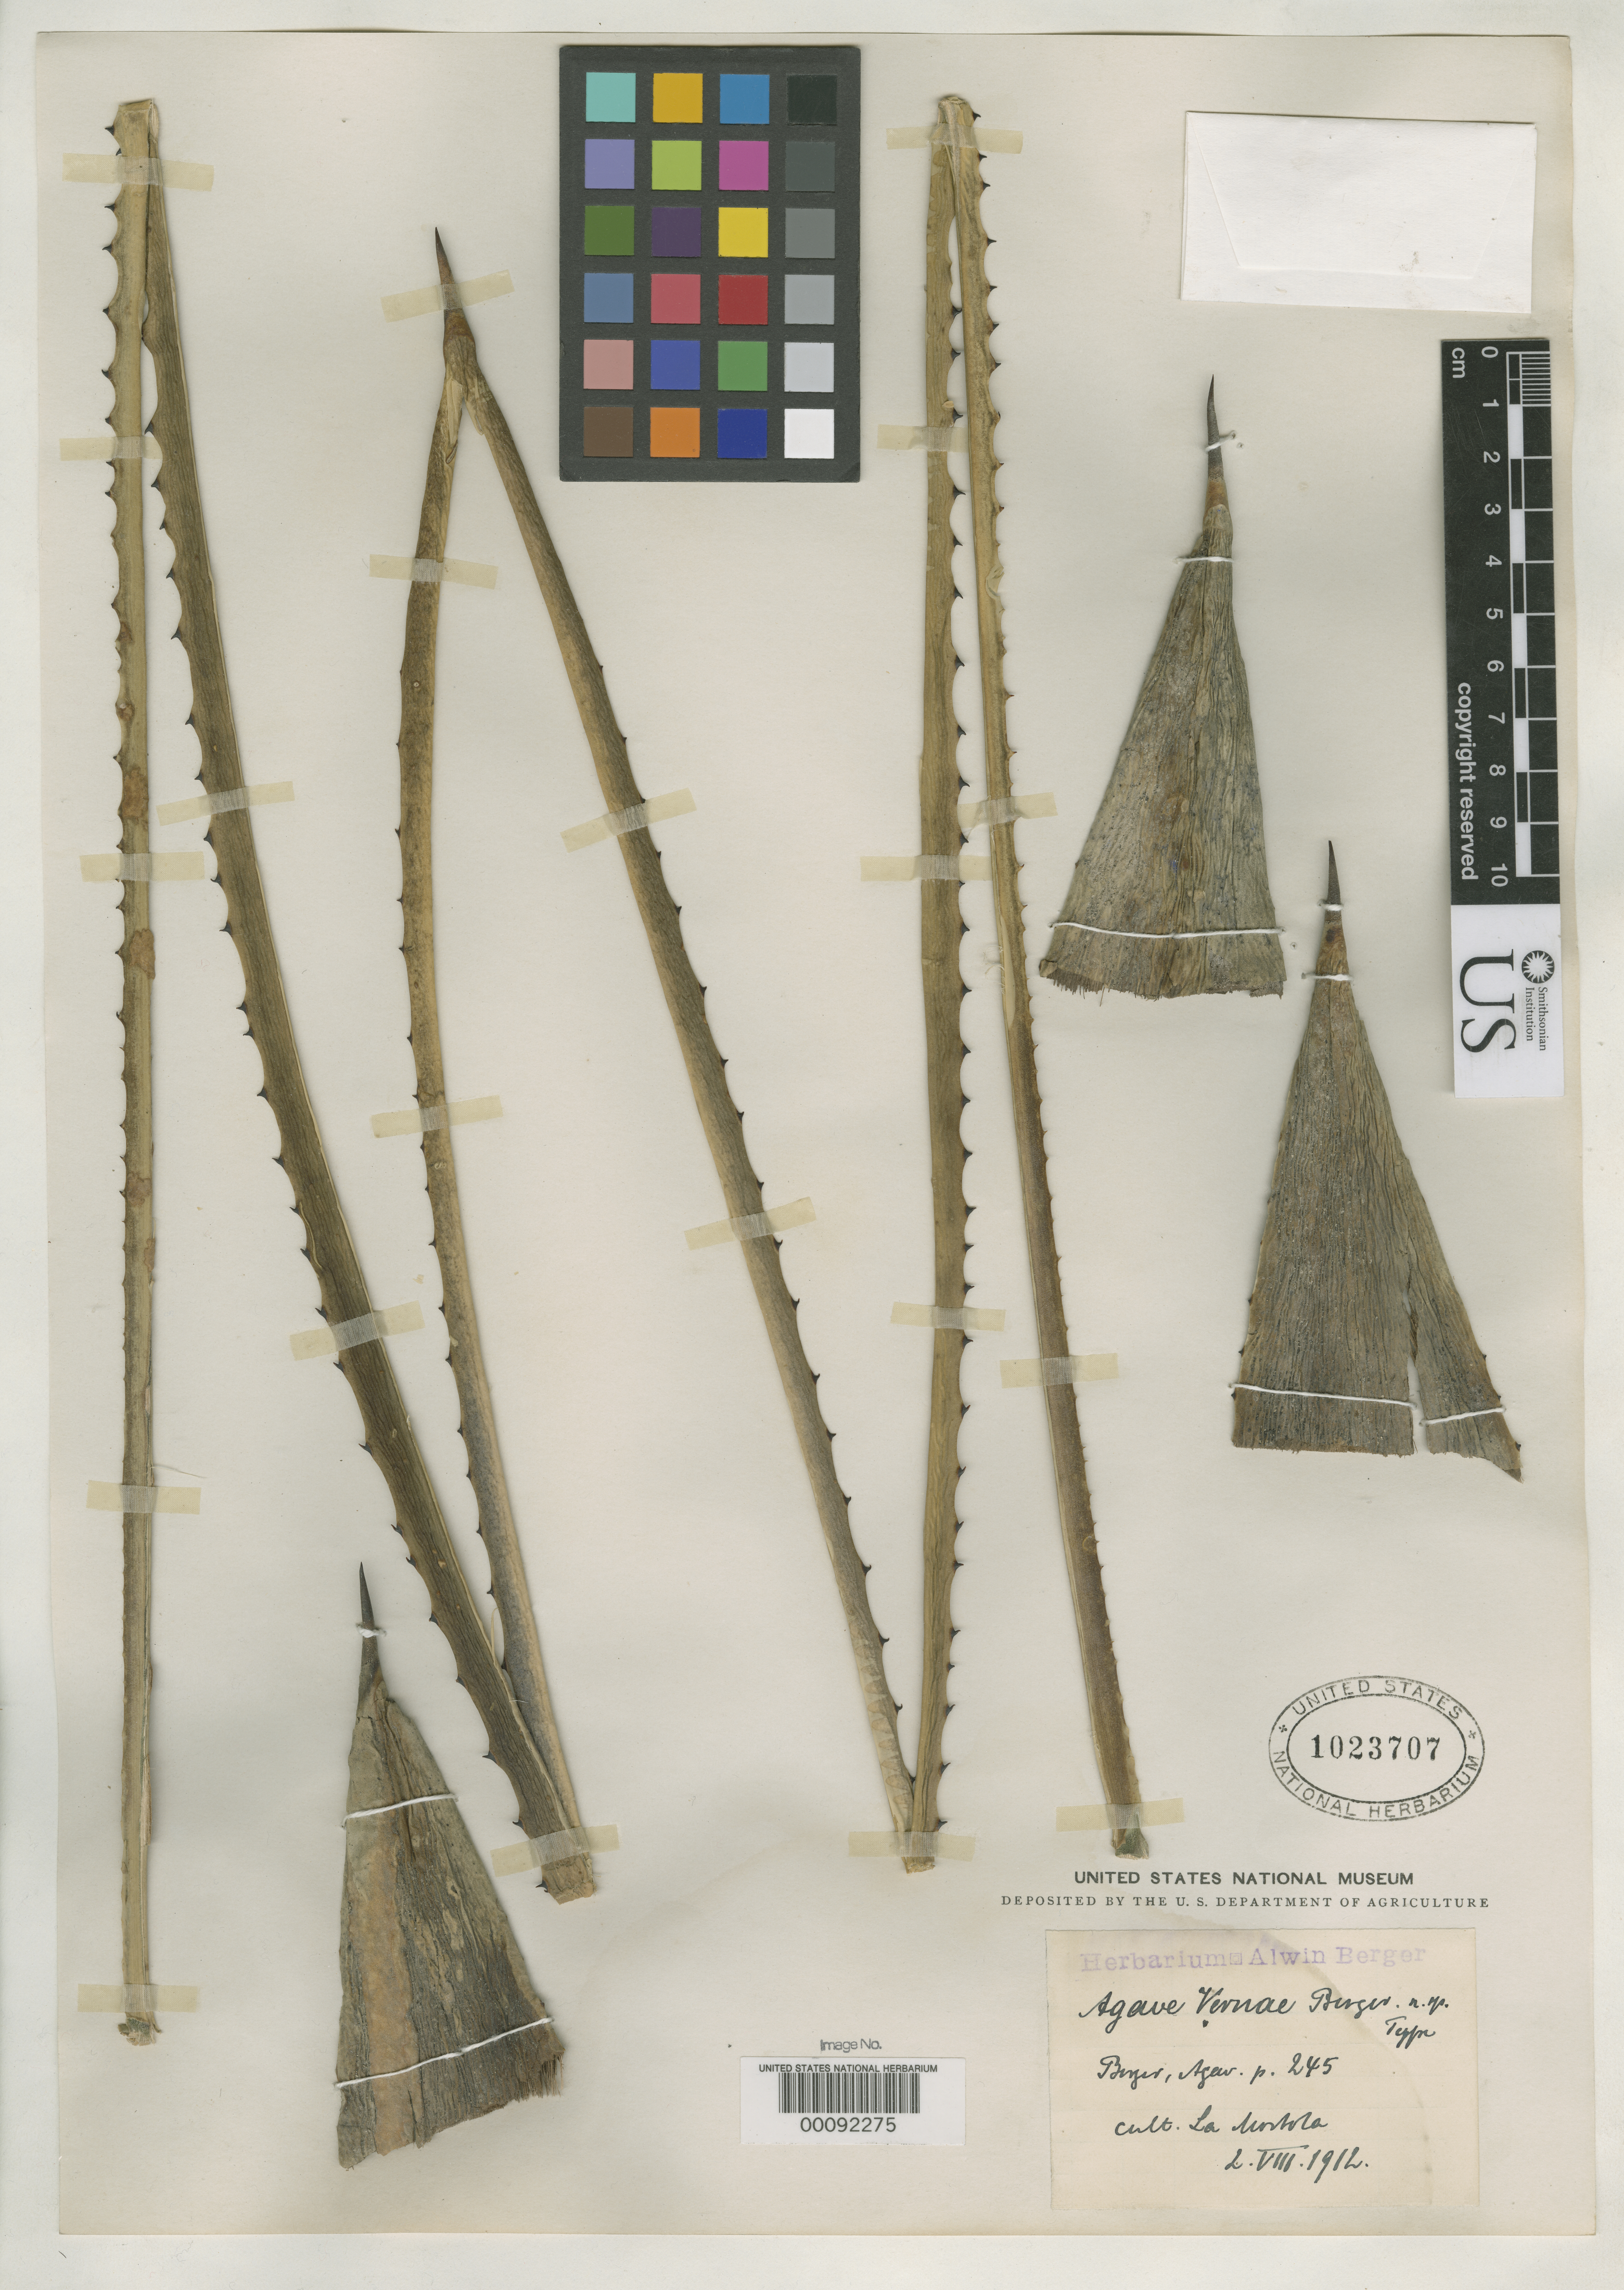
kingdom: Plantae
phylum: Tracheophyta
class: Liliopsida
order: Asparagales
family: Asparagaceae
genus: Agave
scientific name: Agave vernae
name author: A. Berger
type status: Type Collection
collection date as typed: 02 Aug 1912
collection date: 1912-08-02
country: Mexico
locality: Cultivated at La Mortola, Italy.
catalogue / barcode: US 1023707